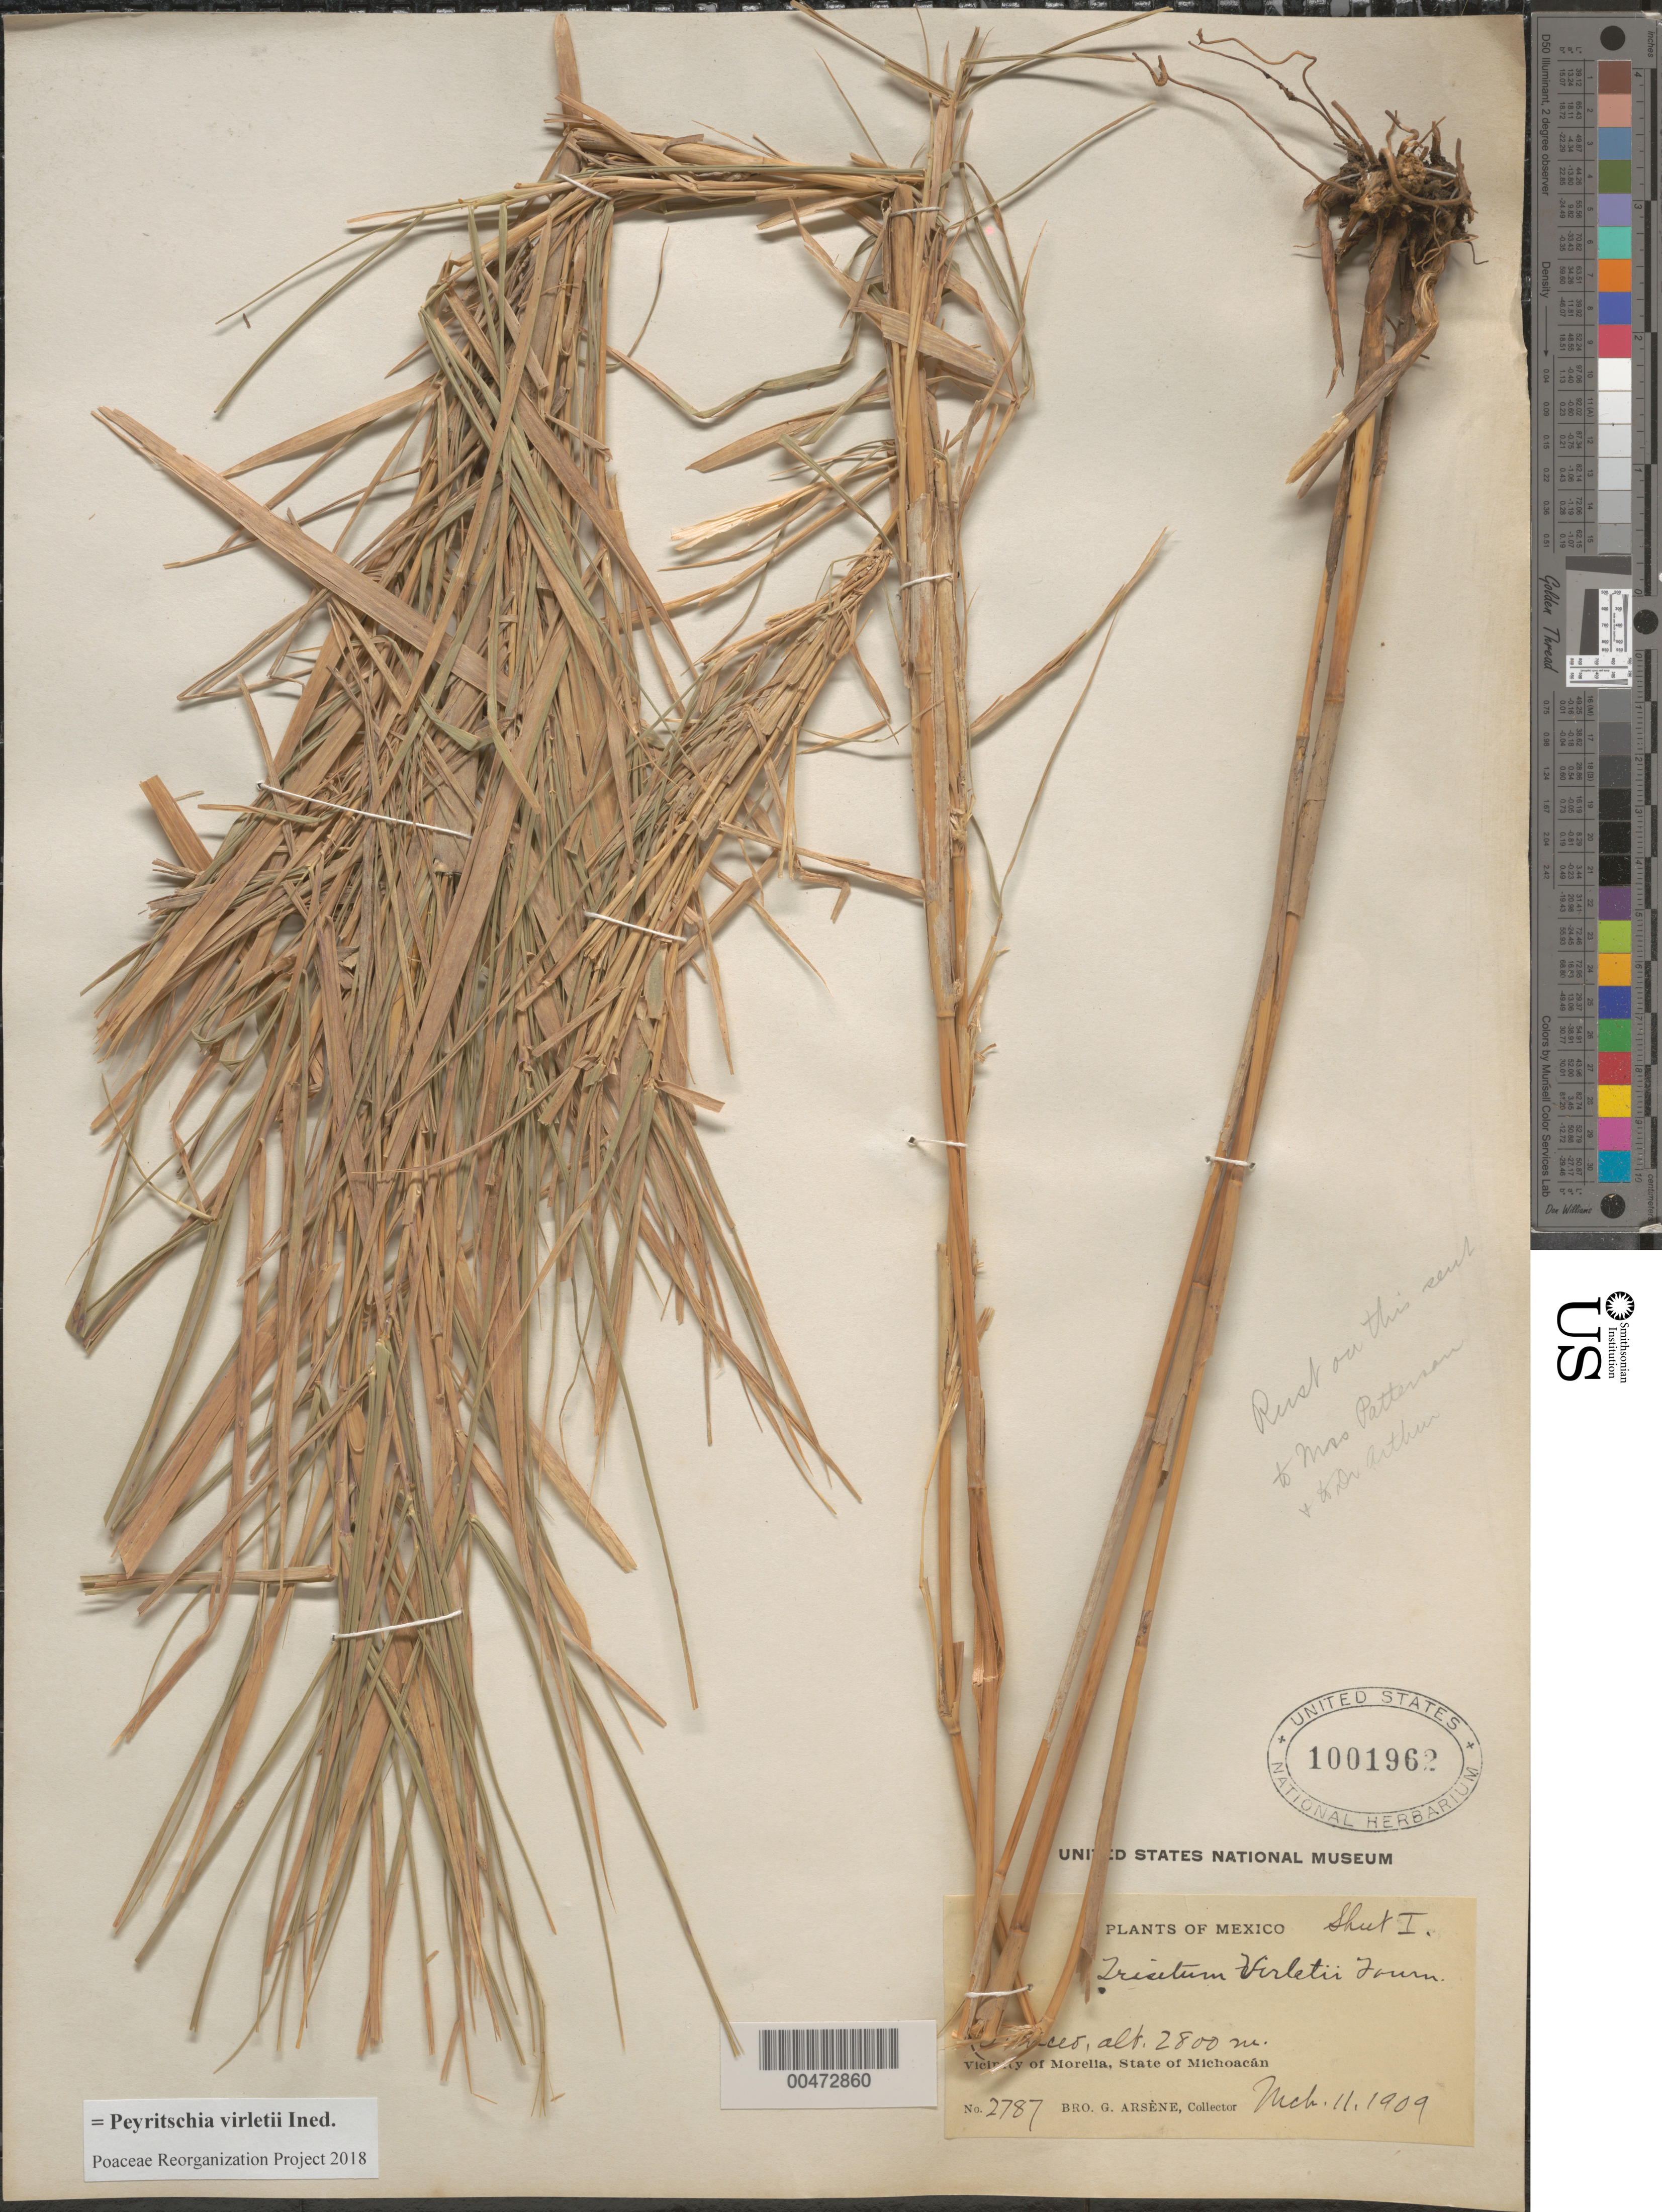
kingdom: Plantae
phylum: Tracheophyta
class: Liliopsida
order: Poales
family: Poaceae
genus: Peyritschia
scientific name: Peyritschia virletii ined.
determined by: Poaceae Reorganization Project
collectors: Bro. G. Arsène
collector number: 2787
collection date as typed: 11 Mar 1909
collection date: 1909-03-11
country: Mexico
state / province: Michoacán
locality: Quinceo, vicinity of Morelia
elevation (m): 2800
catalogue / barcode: US 1001962